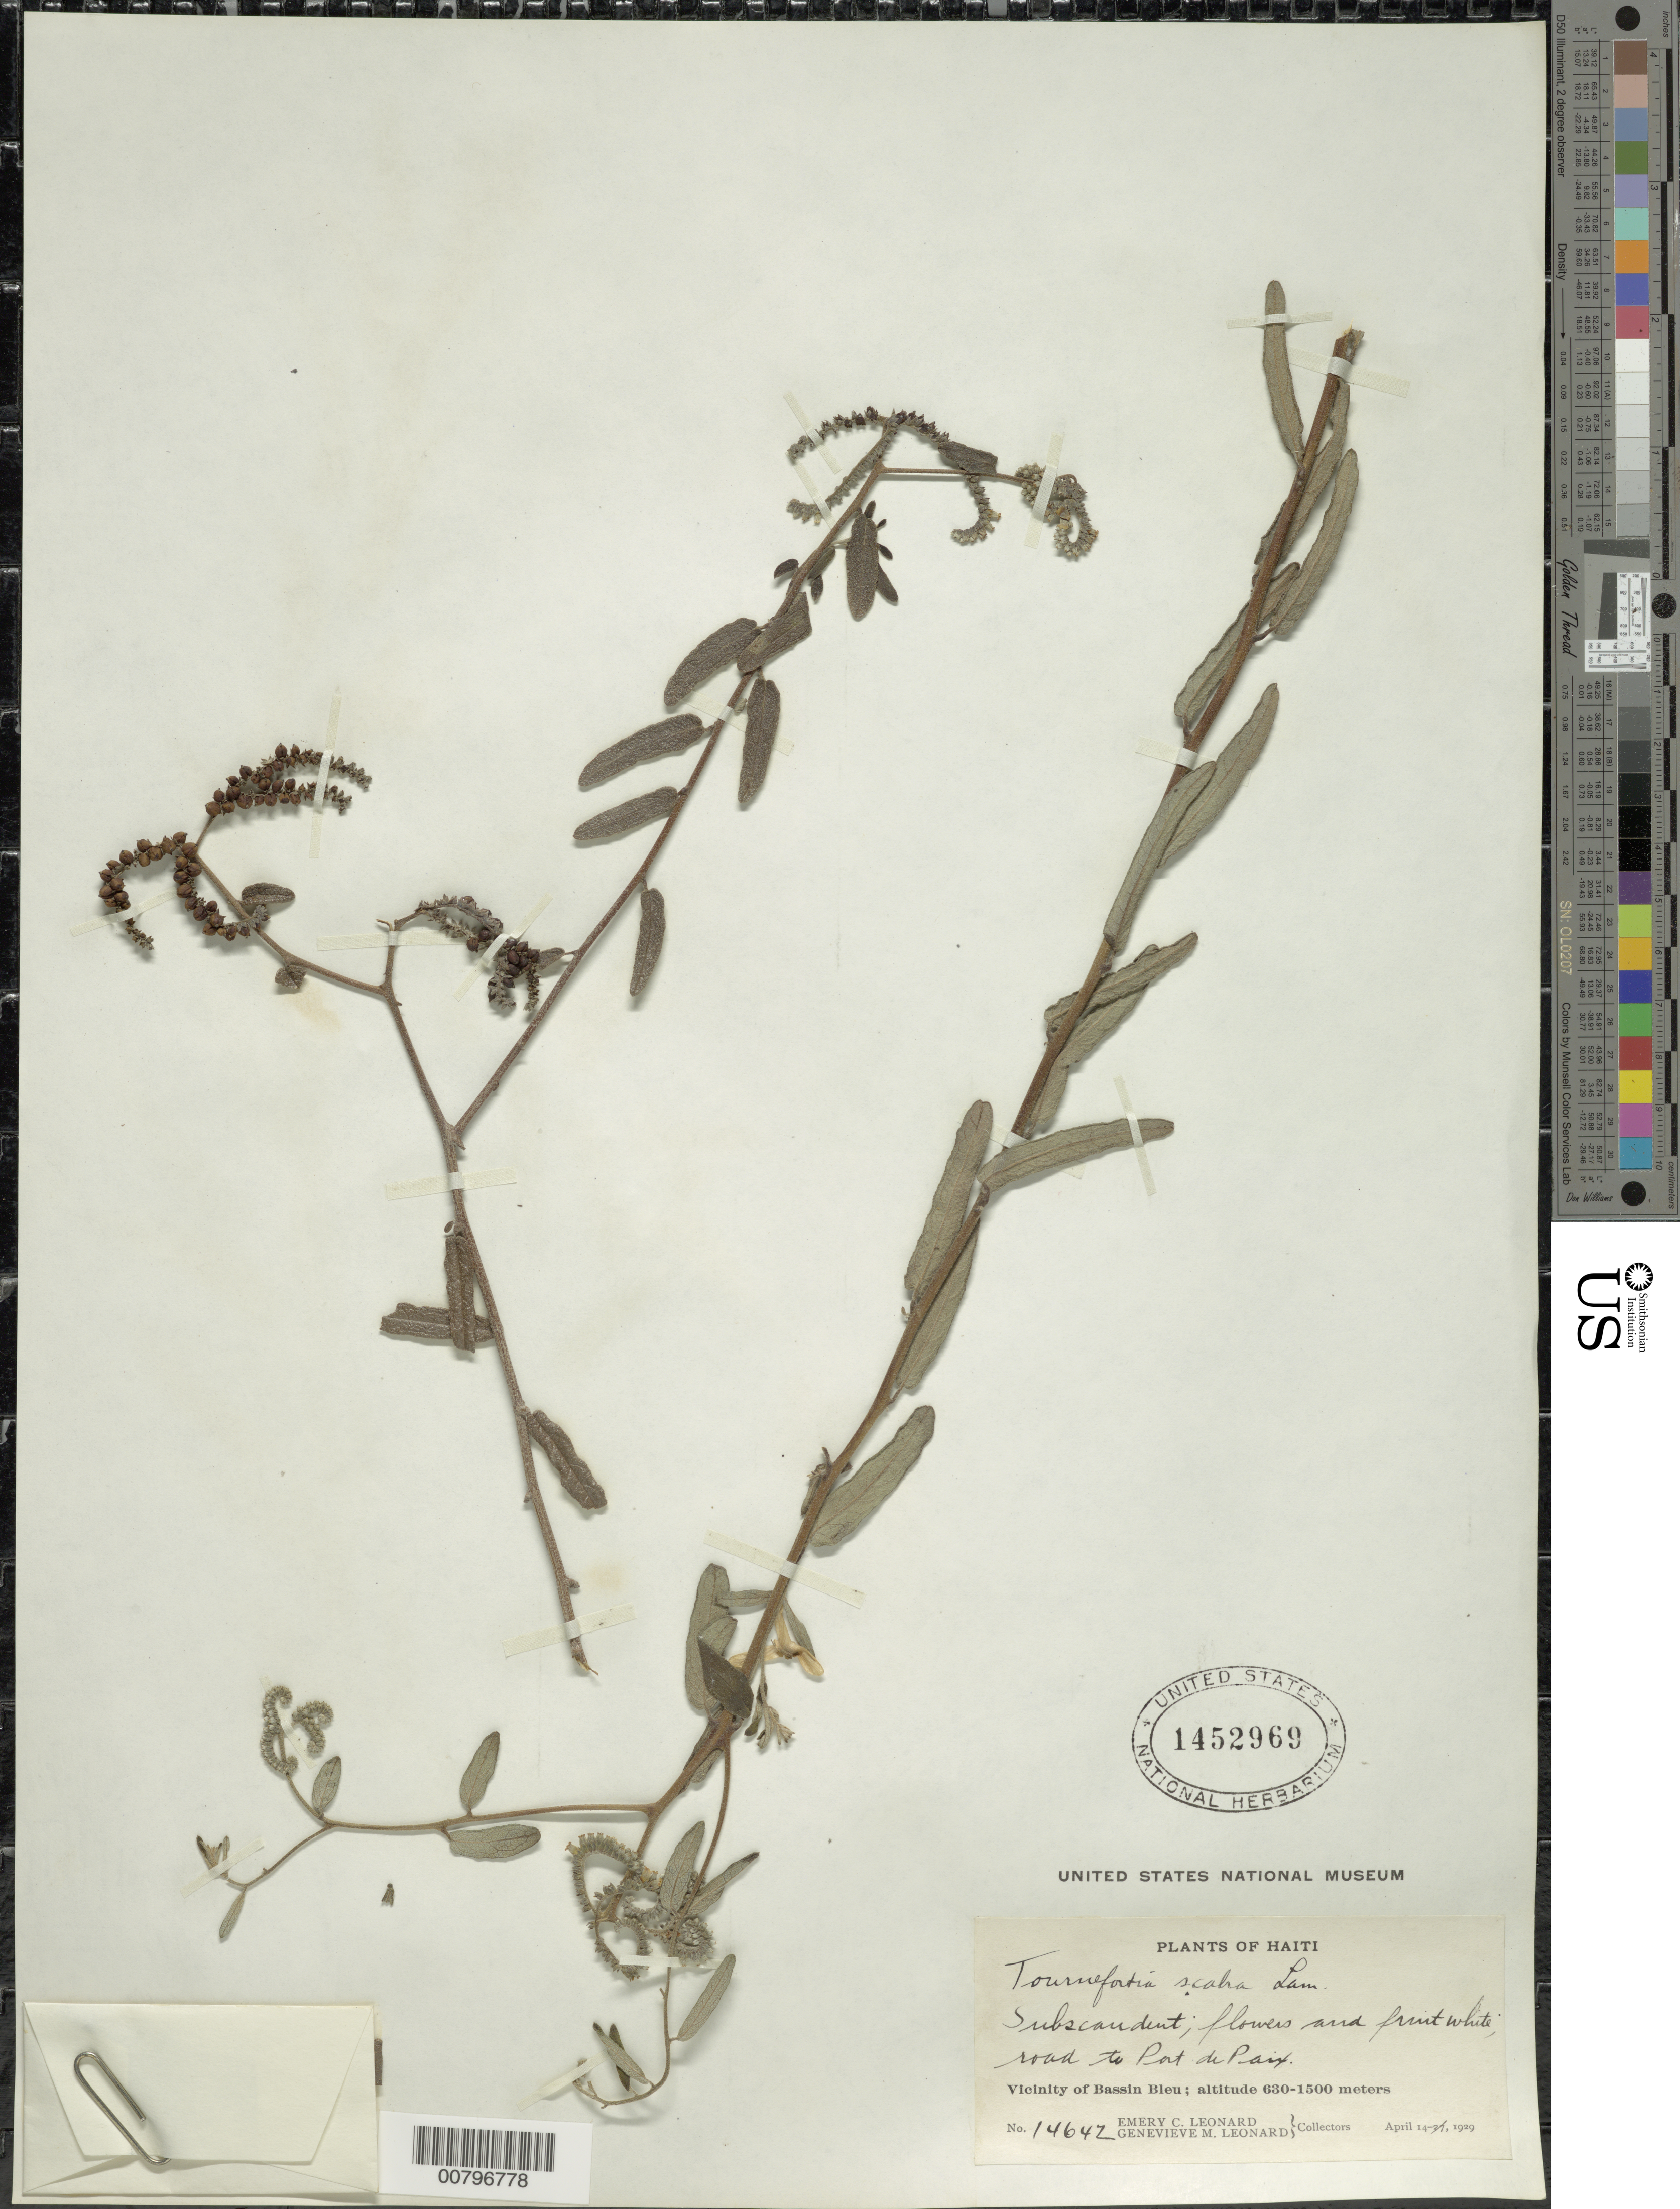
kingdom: Plantae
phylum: Tracheophyta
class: Magnoliopsida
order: Boraginales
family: Heliotropiaceae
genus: Tournefortia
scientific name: Tournefortia scabra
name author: Lam.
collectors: E. C. Leonard & G. M. Leonard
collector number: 14642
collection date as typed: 14 Apr 1929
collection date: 1929-04-14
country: Haiti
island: Hispaniola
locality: Vicinity of Bassin Bleu, road to Port de Paix.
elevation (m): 630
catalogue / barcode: US 1452969